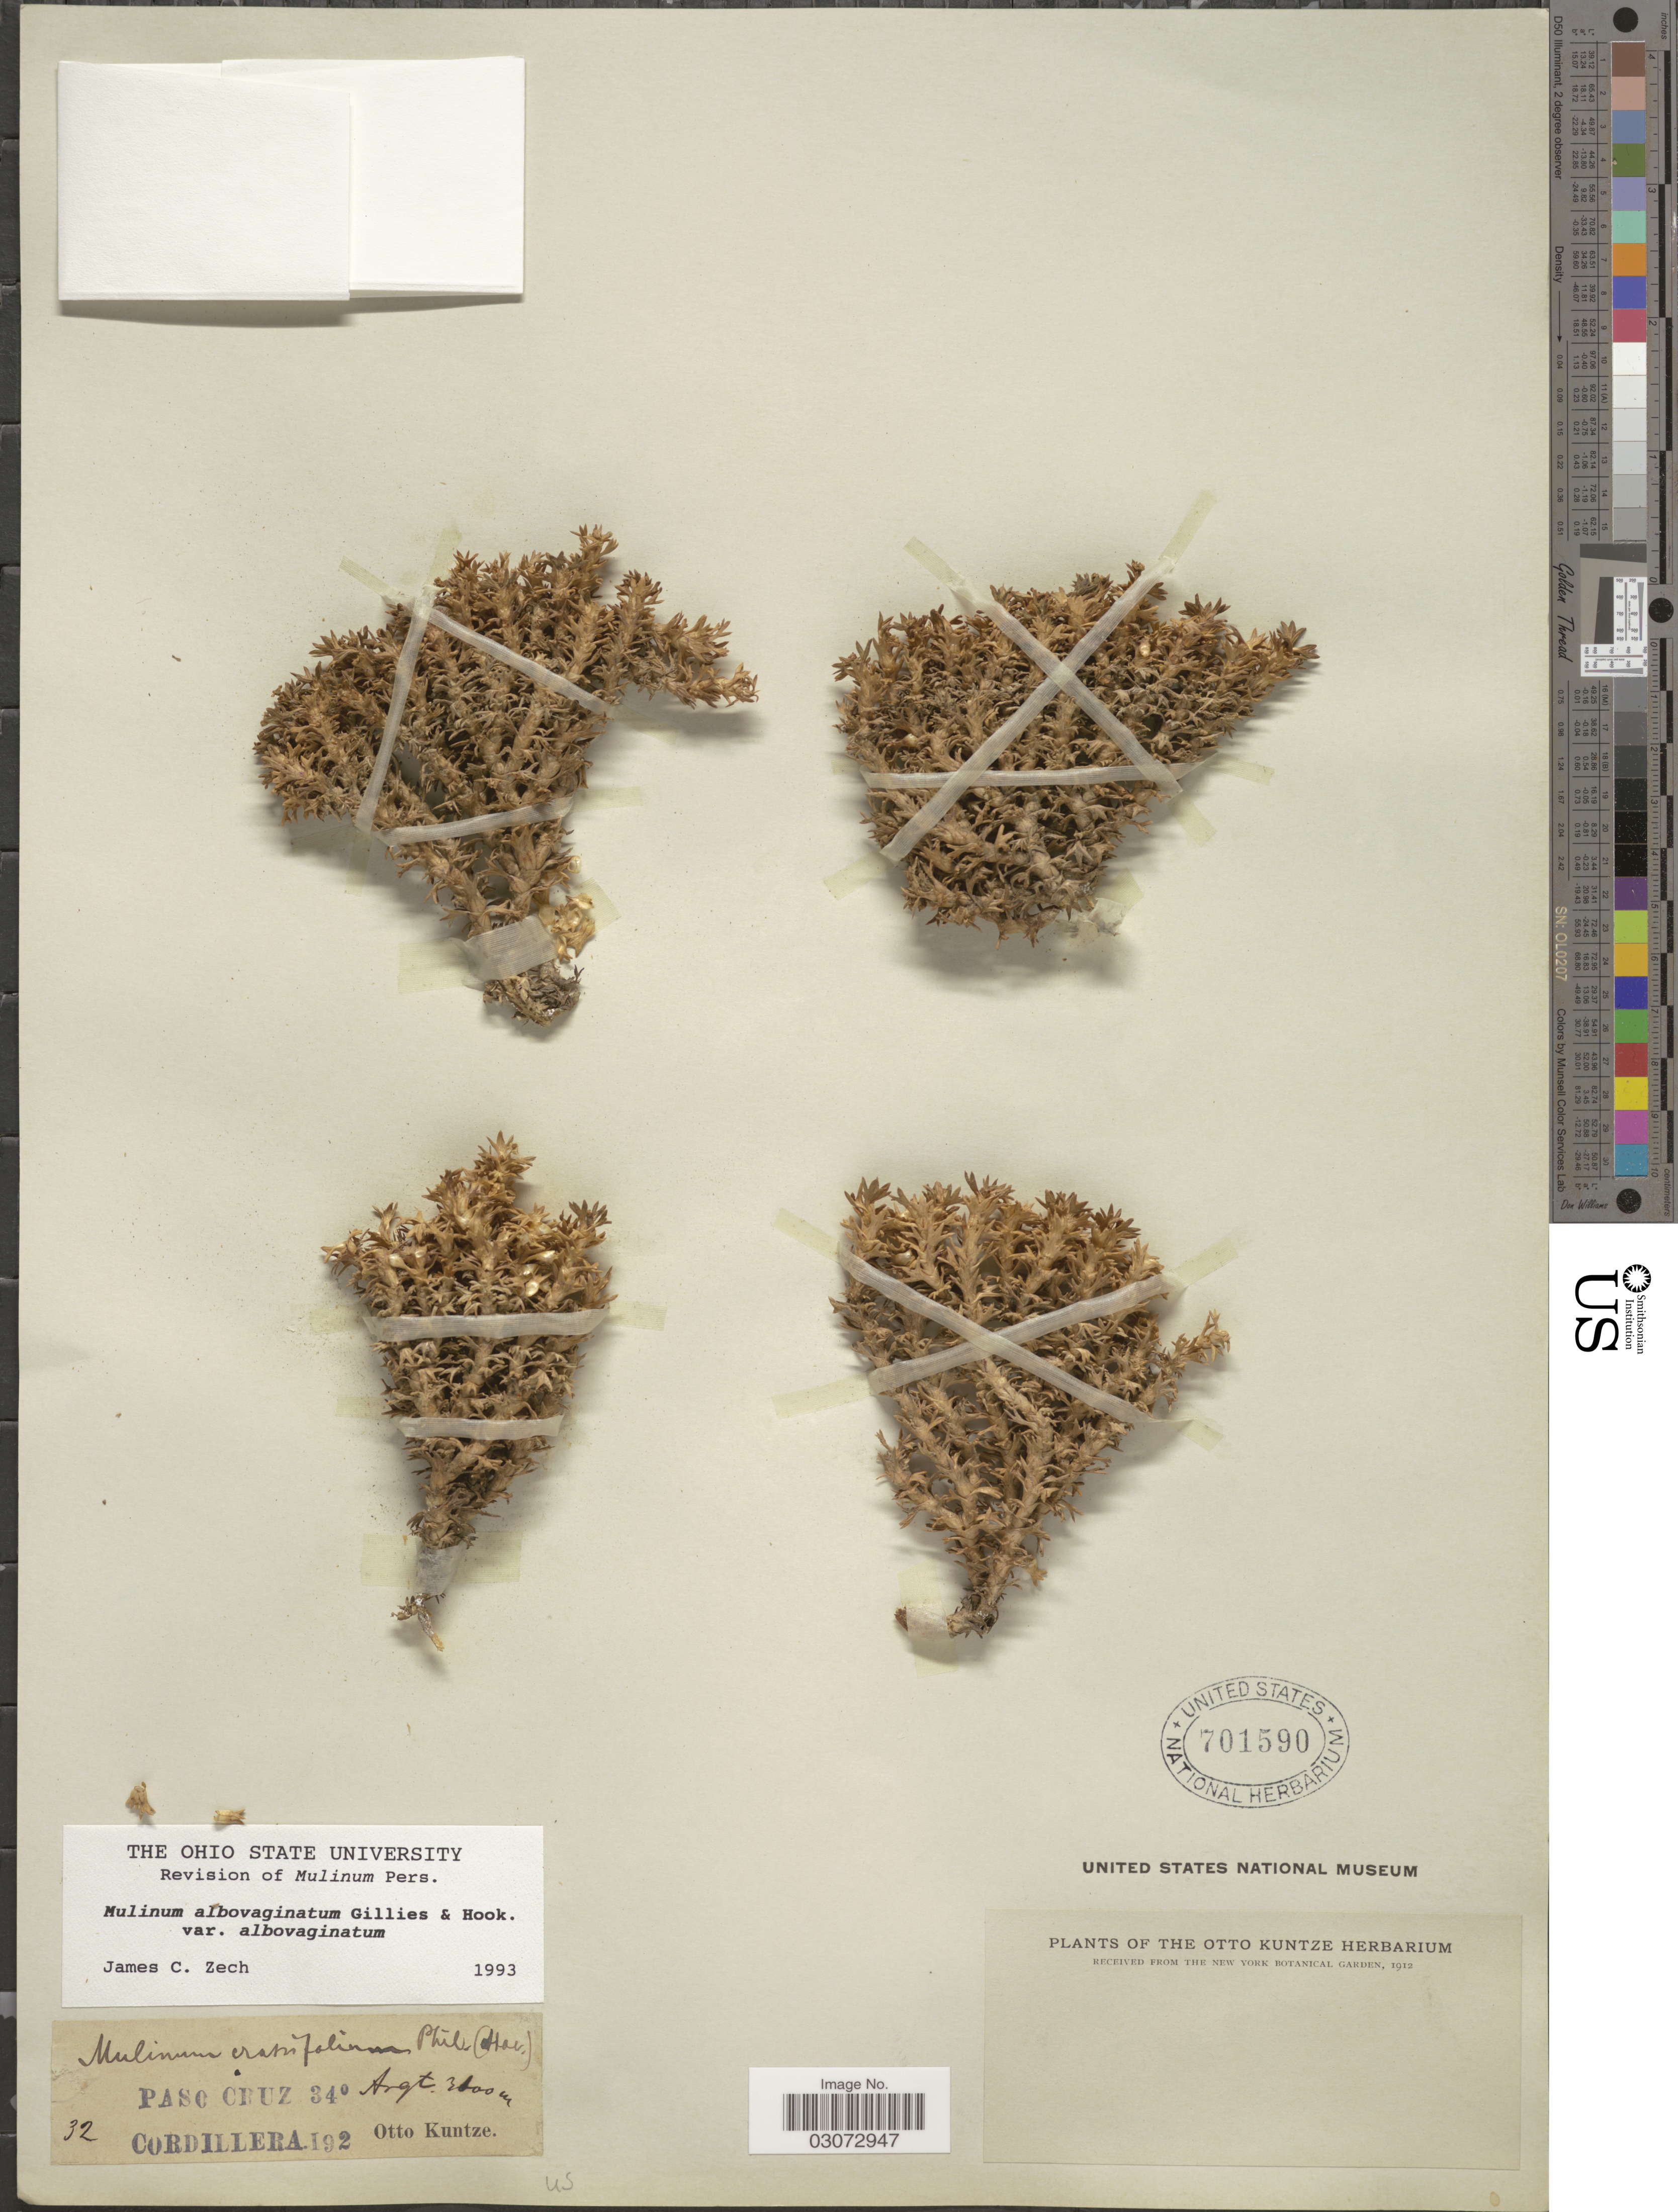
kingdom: Plantae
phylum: Tracheophyta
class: Magnoliopsida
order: Apiales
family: Apiaceae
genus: Mulinum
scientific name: Mulinum albovaginatum var. albovaginatum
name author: Gillies & Hook.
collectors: C.E.O. Kuntze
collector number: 32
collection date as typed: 192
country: Argentina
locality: Paso Cruz 34°. Argt. Cordillera.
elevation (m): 3100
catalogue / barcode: US 701590